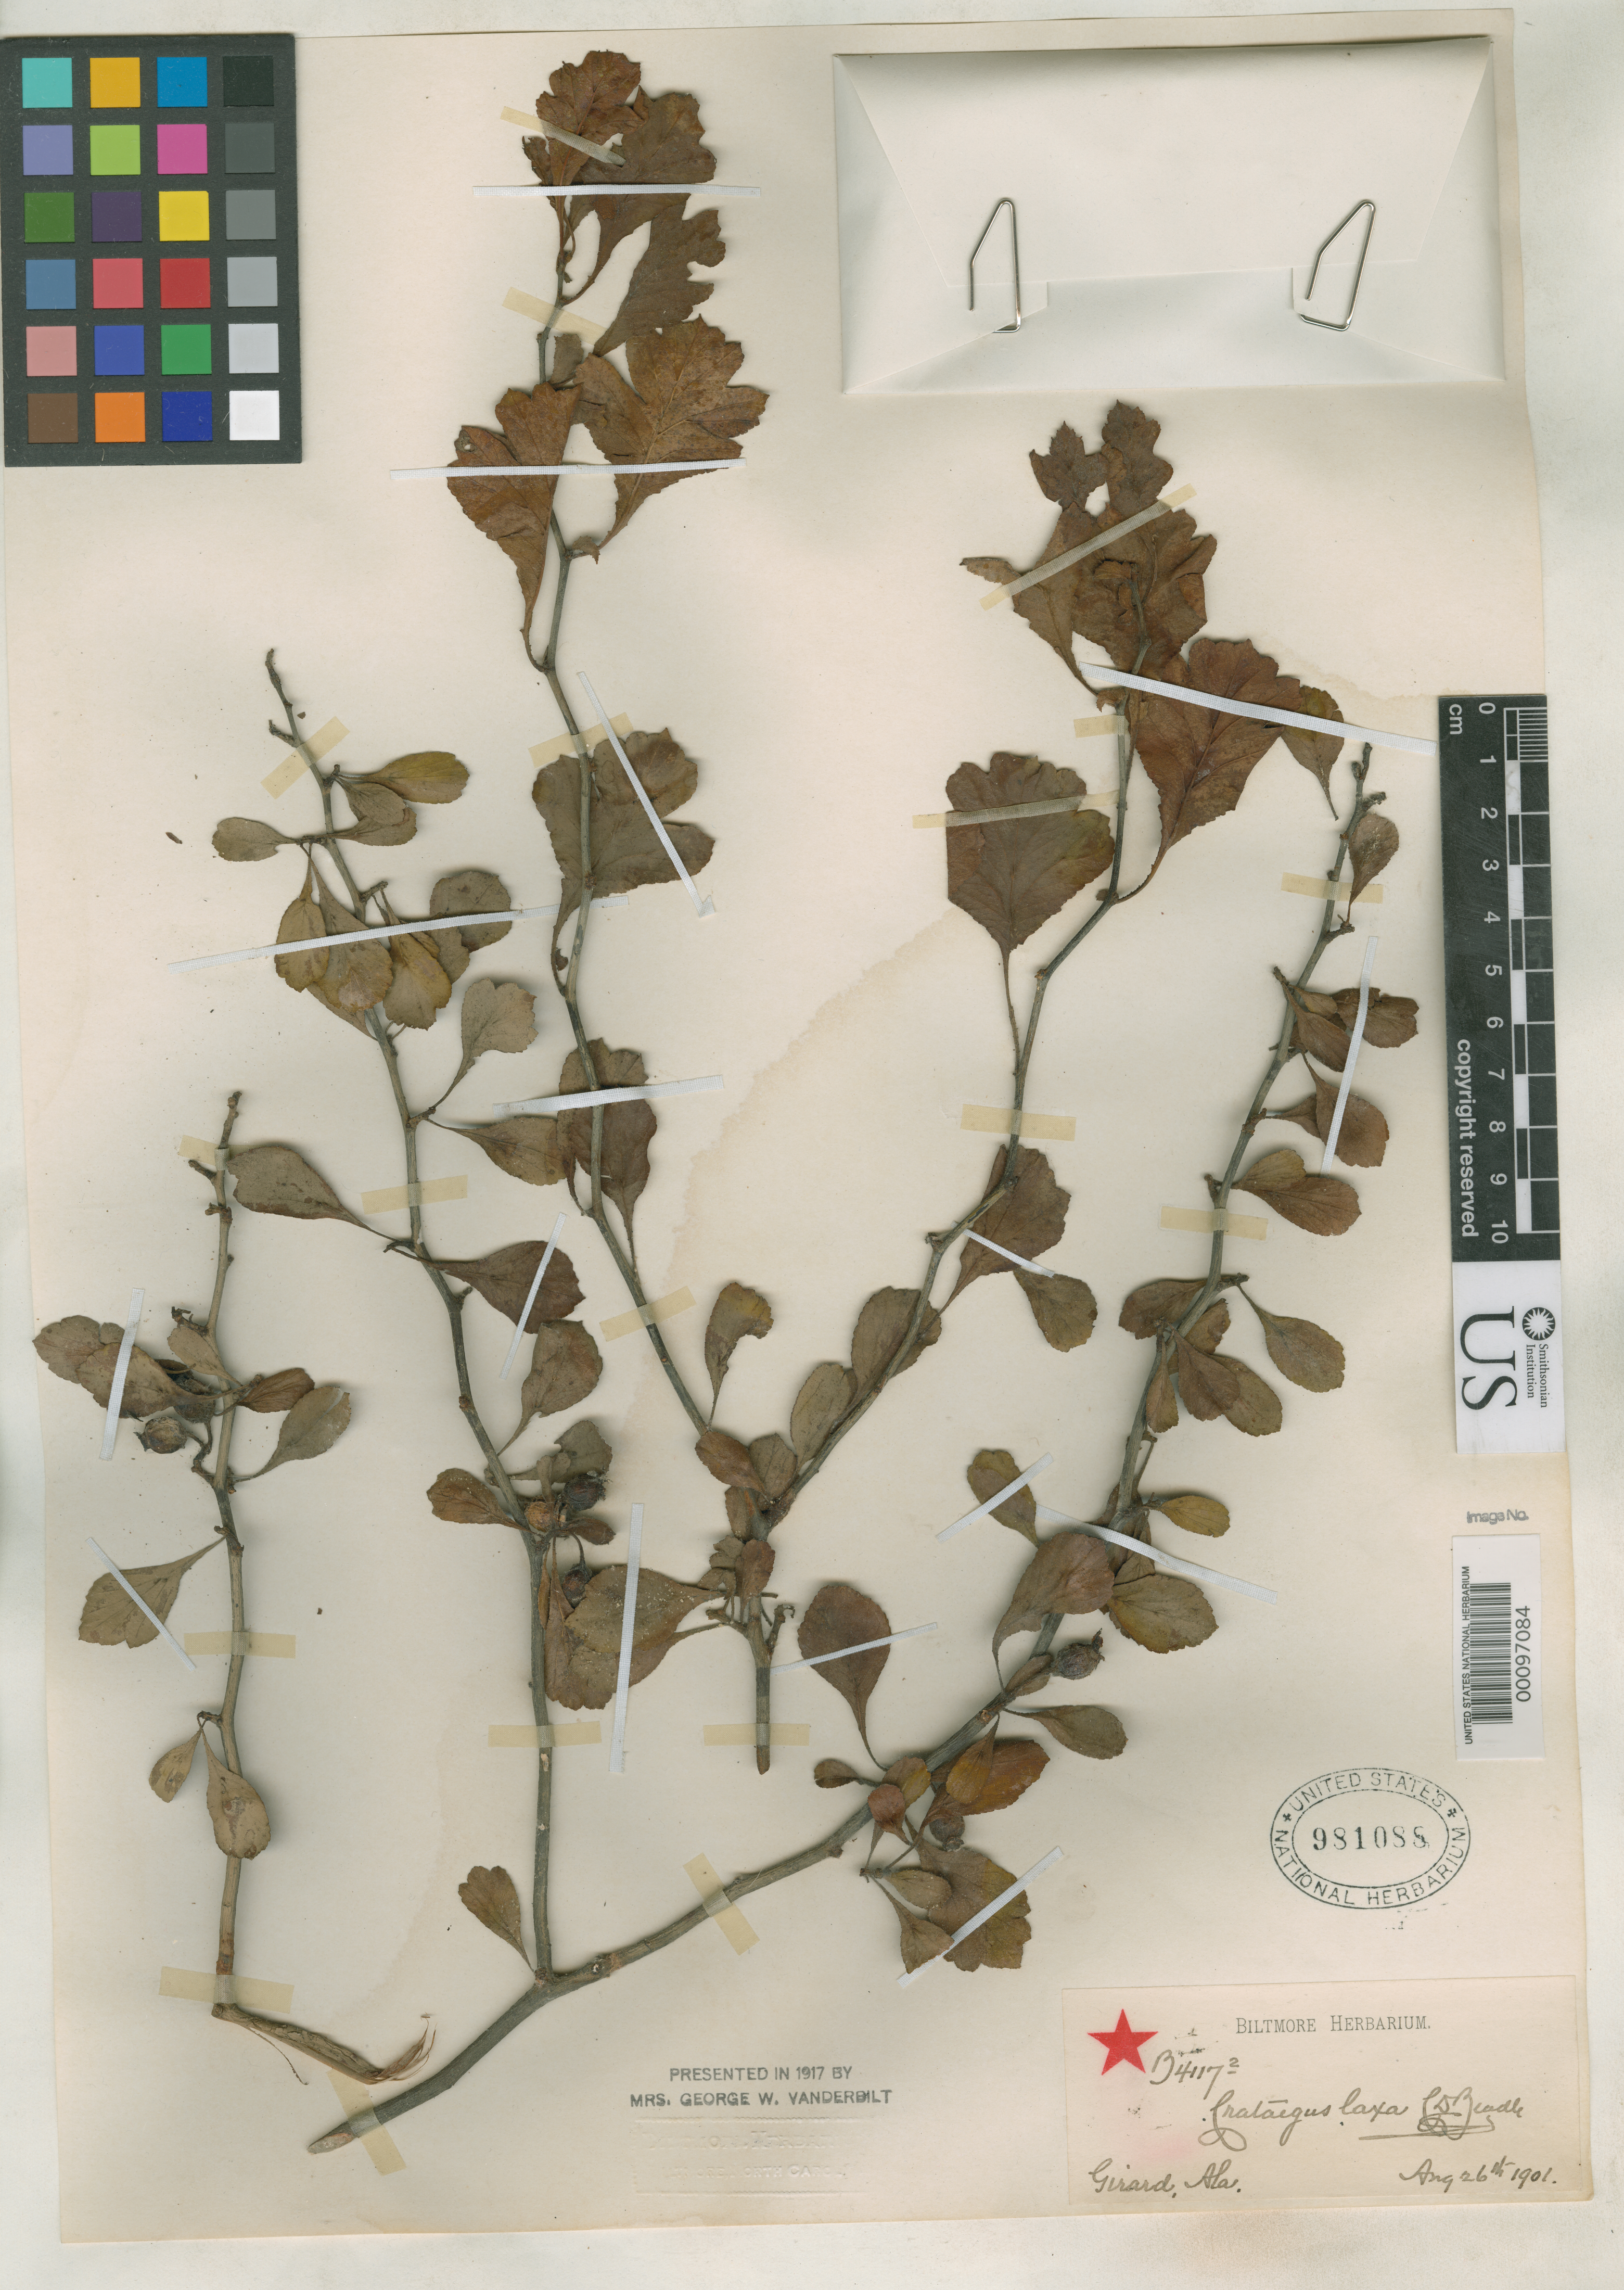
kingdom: Plantae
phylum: Tracheophyta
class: Magnoliopsida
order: Rosales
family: Rosaceae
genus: Crataegus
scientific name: Crataegus laxa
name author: Beadle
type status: Syntype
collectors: ex herb. Biltmore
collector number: B 41772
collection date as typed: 26 Aug 1901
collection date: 1901-08-26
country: United States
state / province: Alabama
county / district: Russell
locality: Phoenix City.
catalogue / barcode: US 981088